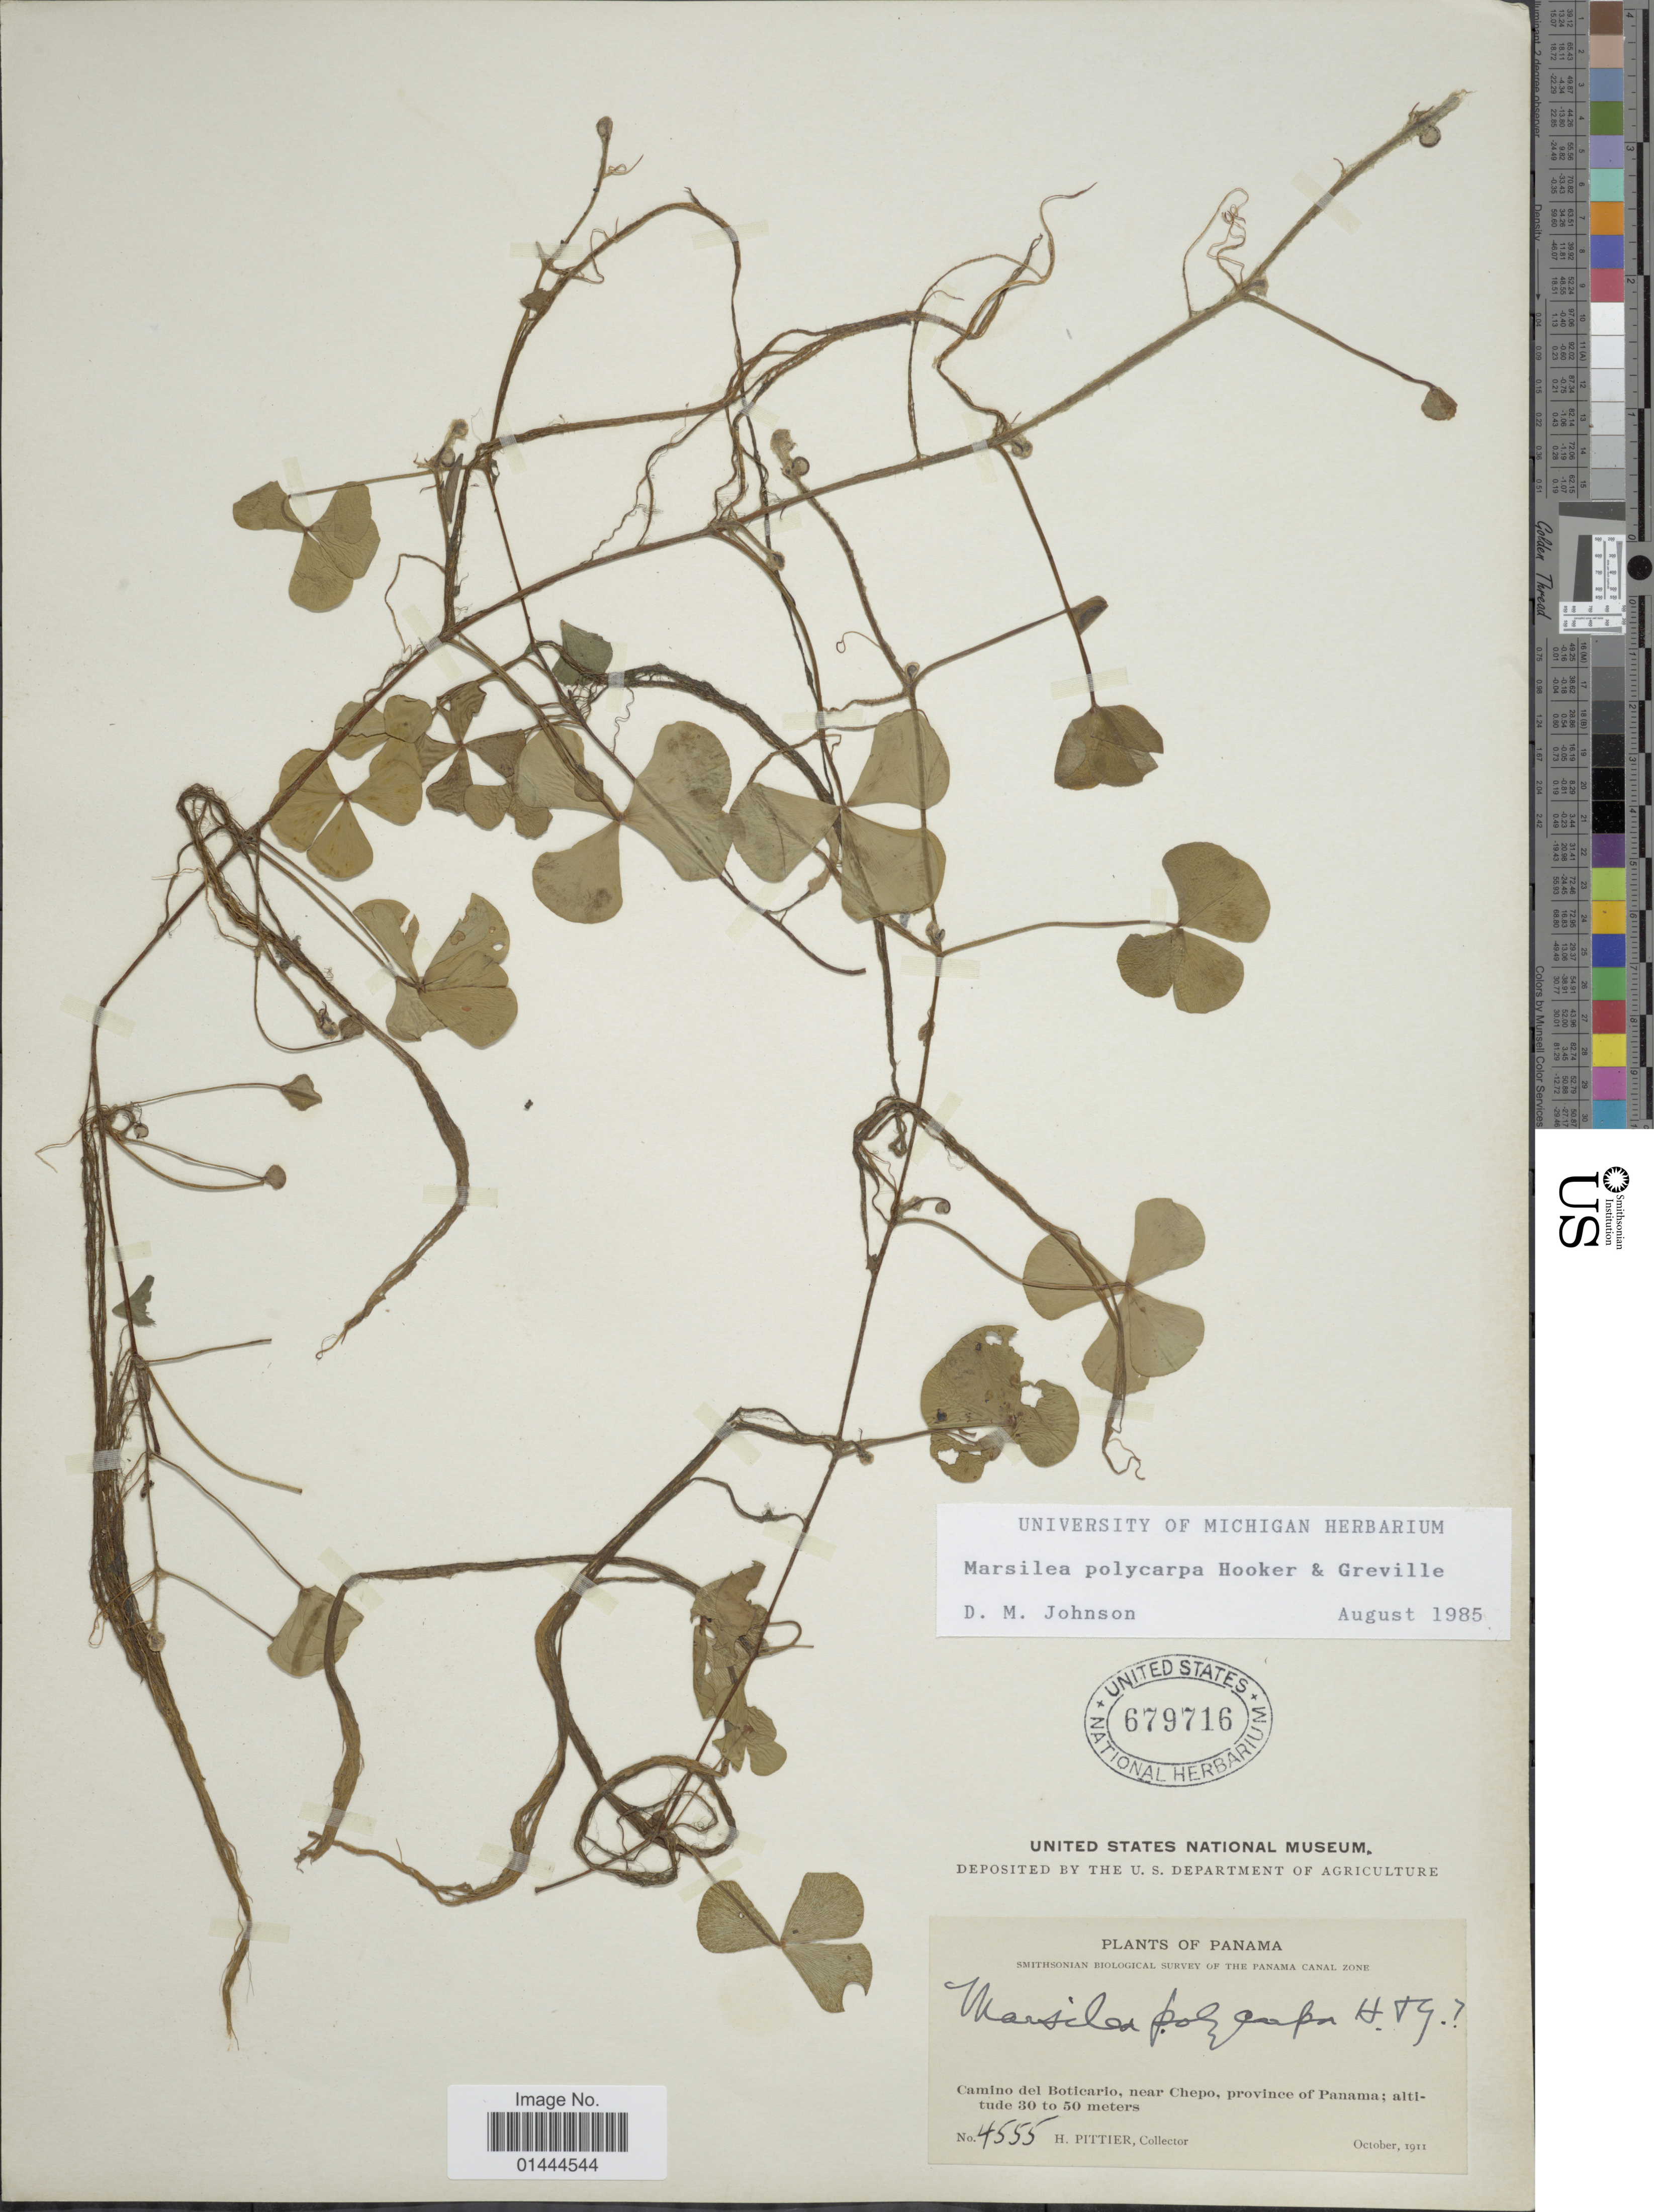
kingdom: Plantae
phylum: Tracheophyta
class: Polypodiopsida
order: Salviniales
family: Marsileaceae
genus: Marsilea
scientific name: Marsilea polycarpa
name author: Hook. & Grev.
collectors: H. F. Pittier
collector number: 4555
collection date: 1911-10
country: Panama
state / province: Panamá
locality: Camino de Boticario, near Chepo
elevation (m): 30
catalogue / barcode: US 679716